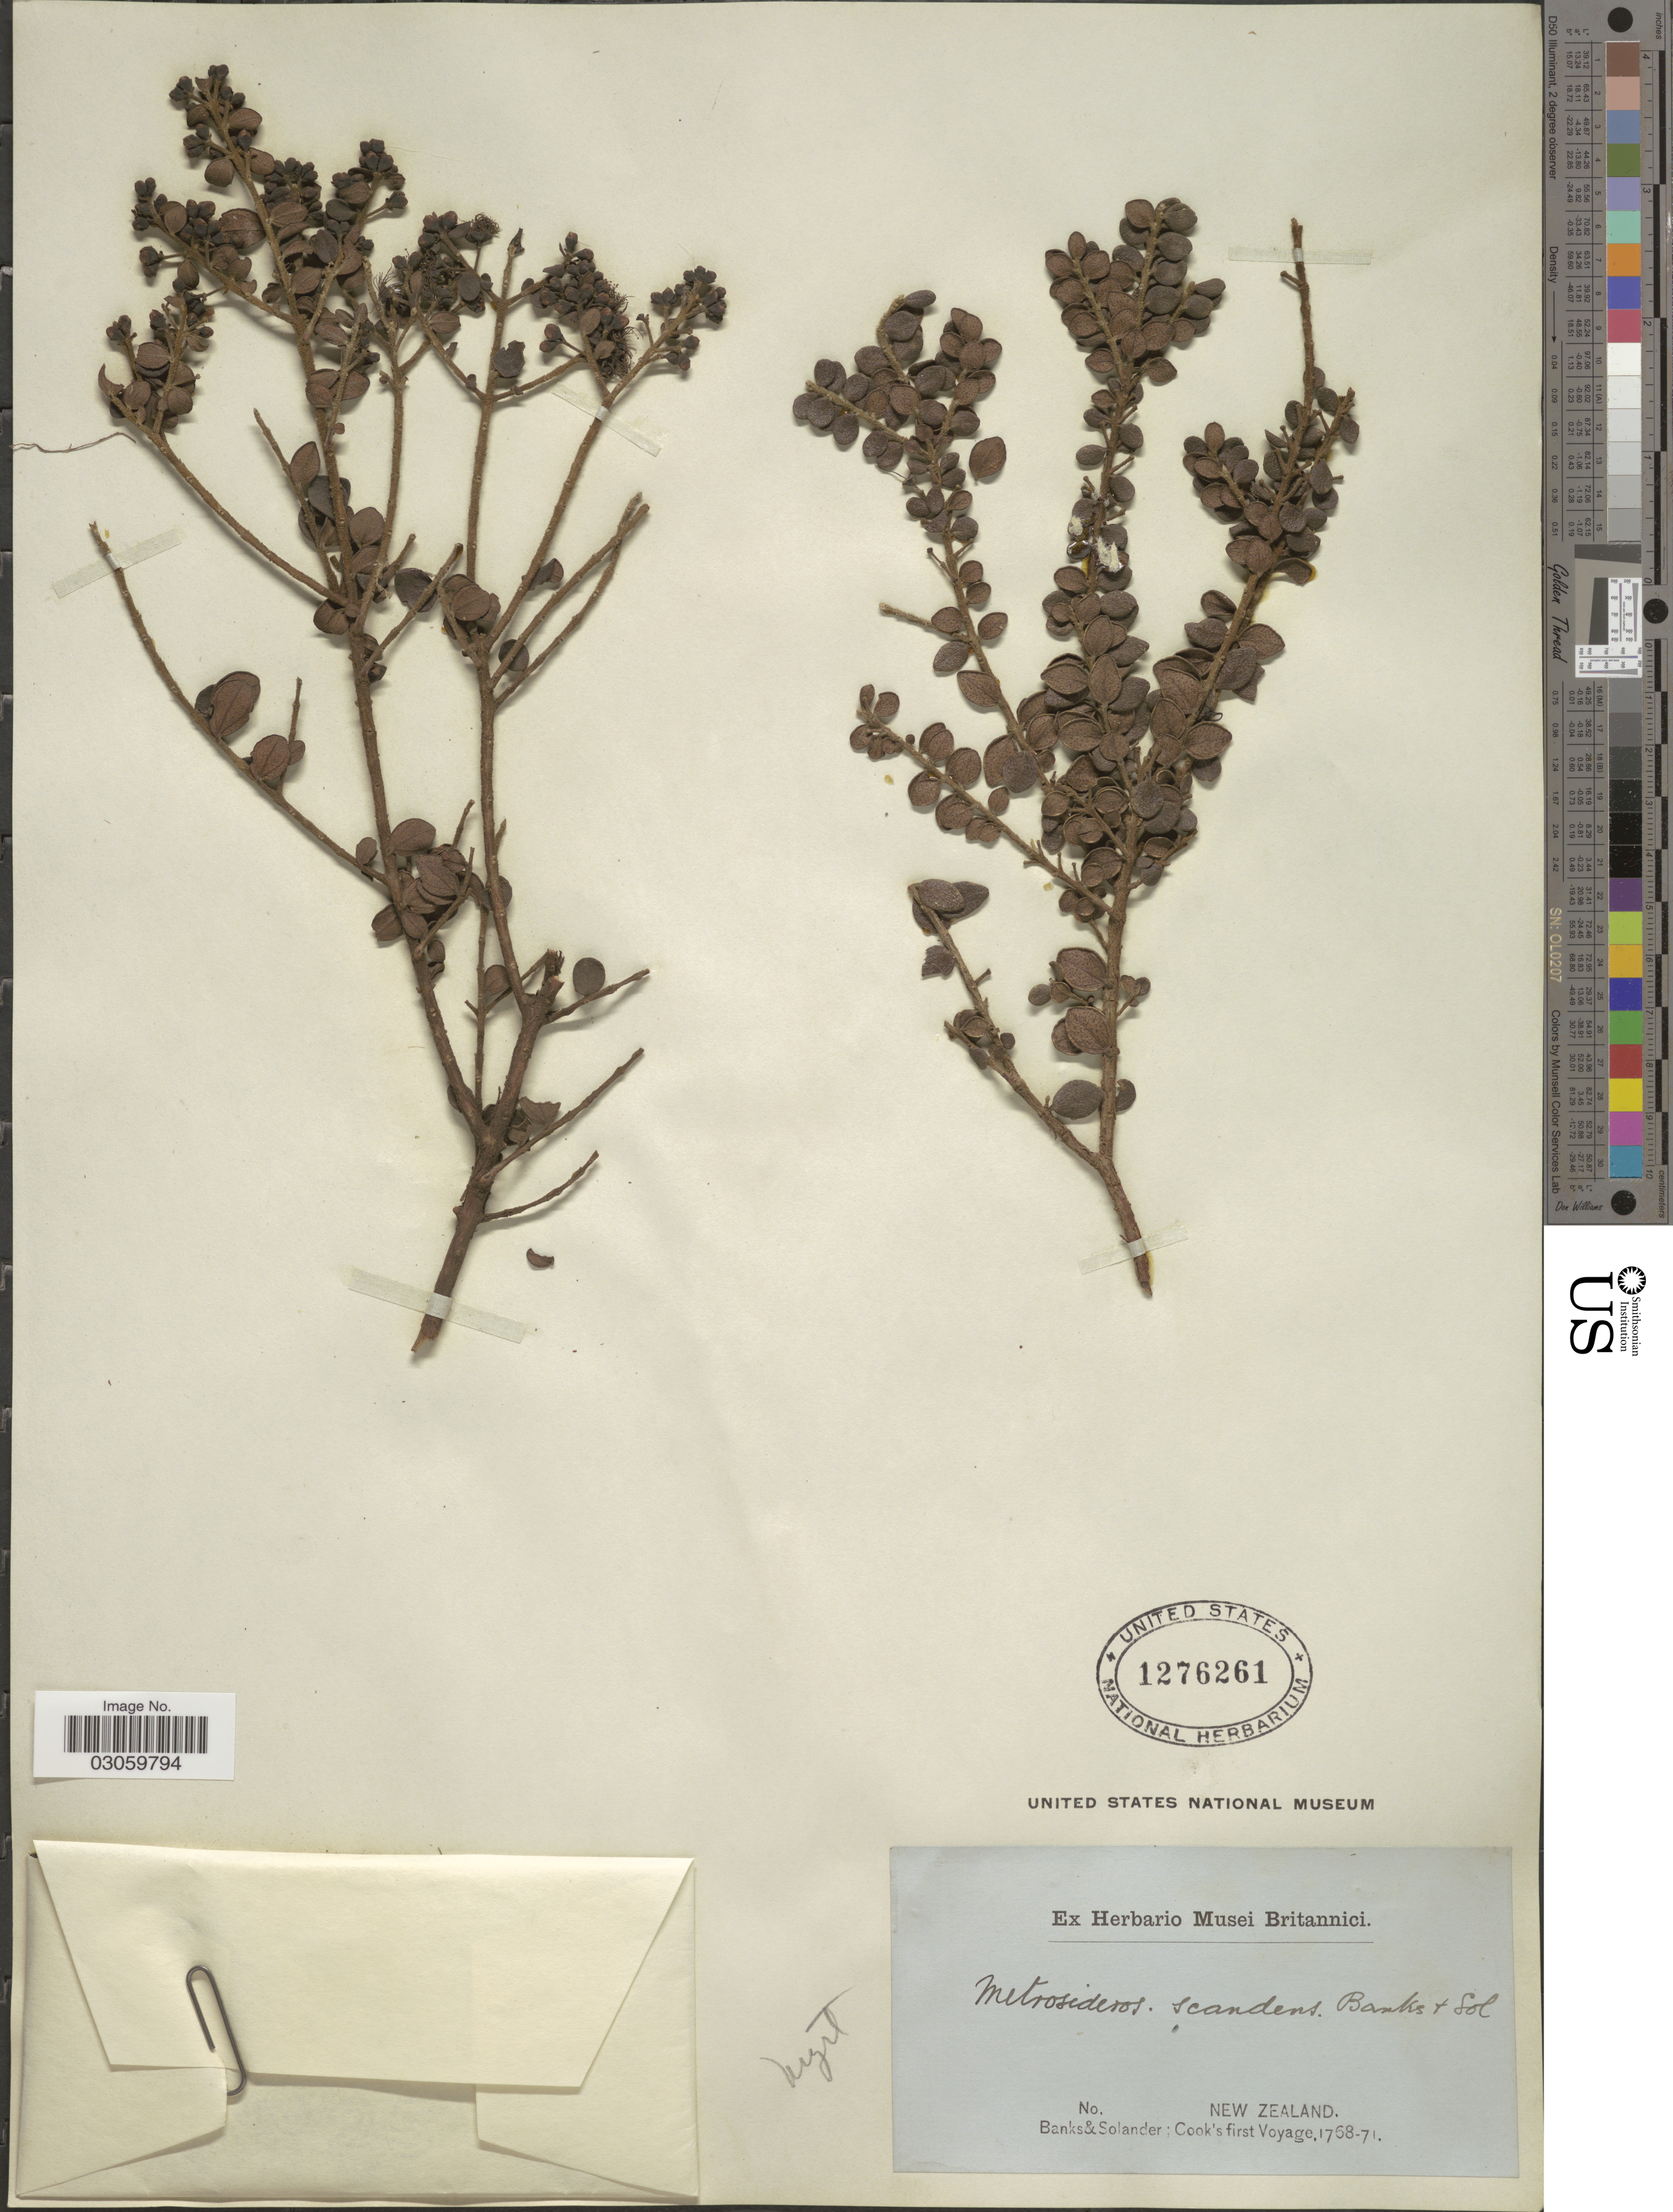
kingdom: Plantae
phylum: Tracheophyta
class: Magnoliopsida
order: Myrtales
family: Myrtaceae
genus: Metrosideros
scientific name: Metrosideros perforata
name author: (J.R. Forst. & G. Forst.) Druce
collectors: -- Banks & -- Solander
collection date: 1768/1771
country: New Zealand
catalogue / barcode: US 1276261